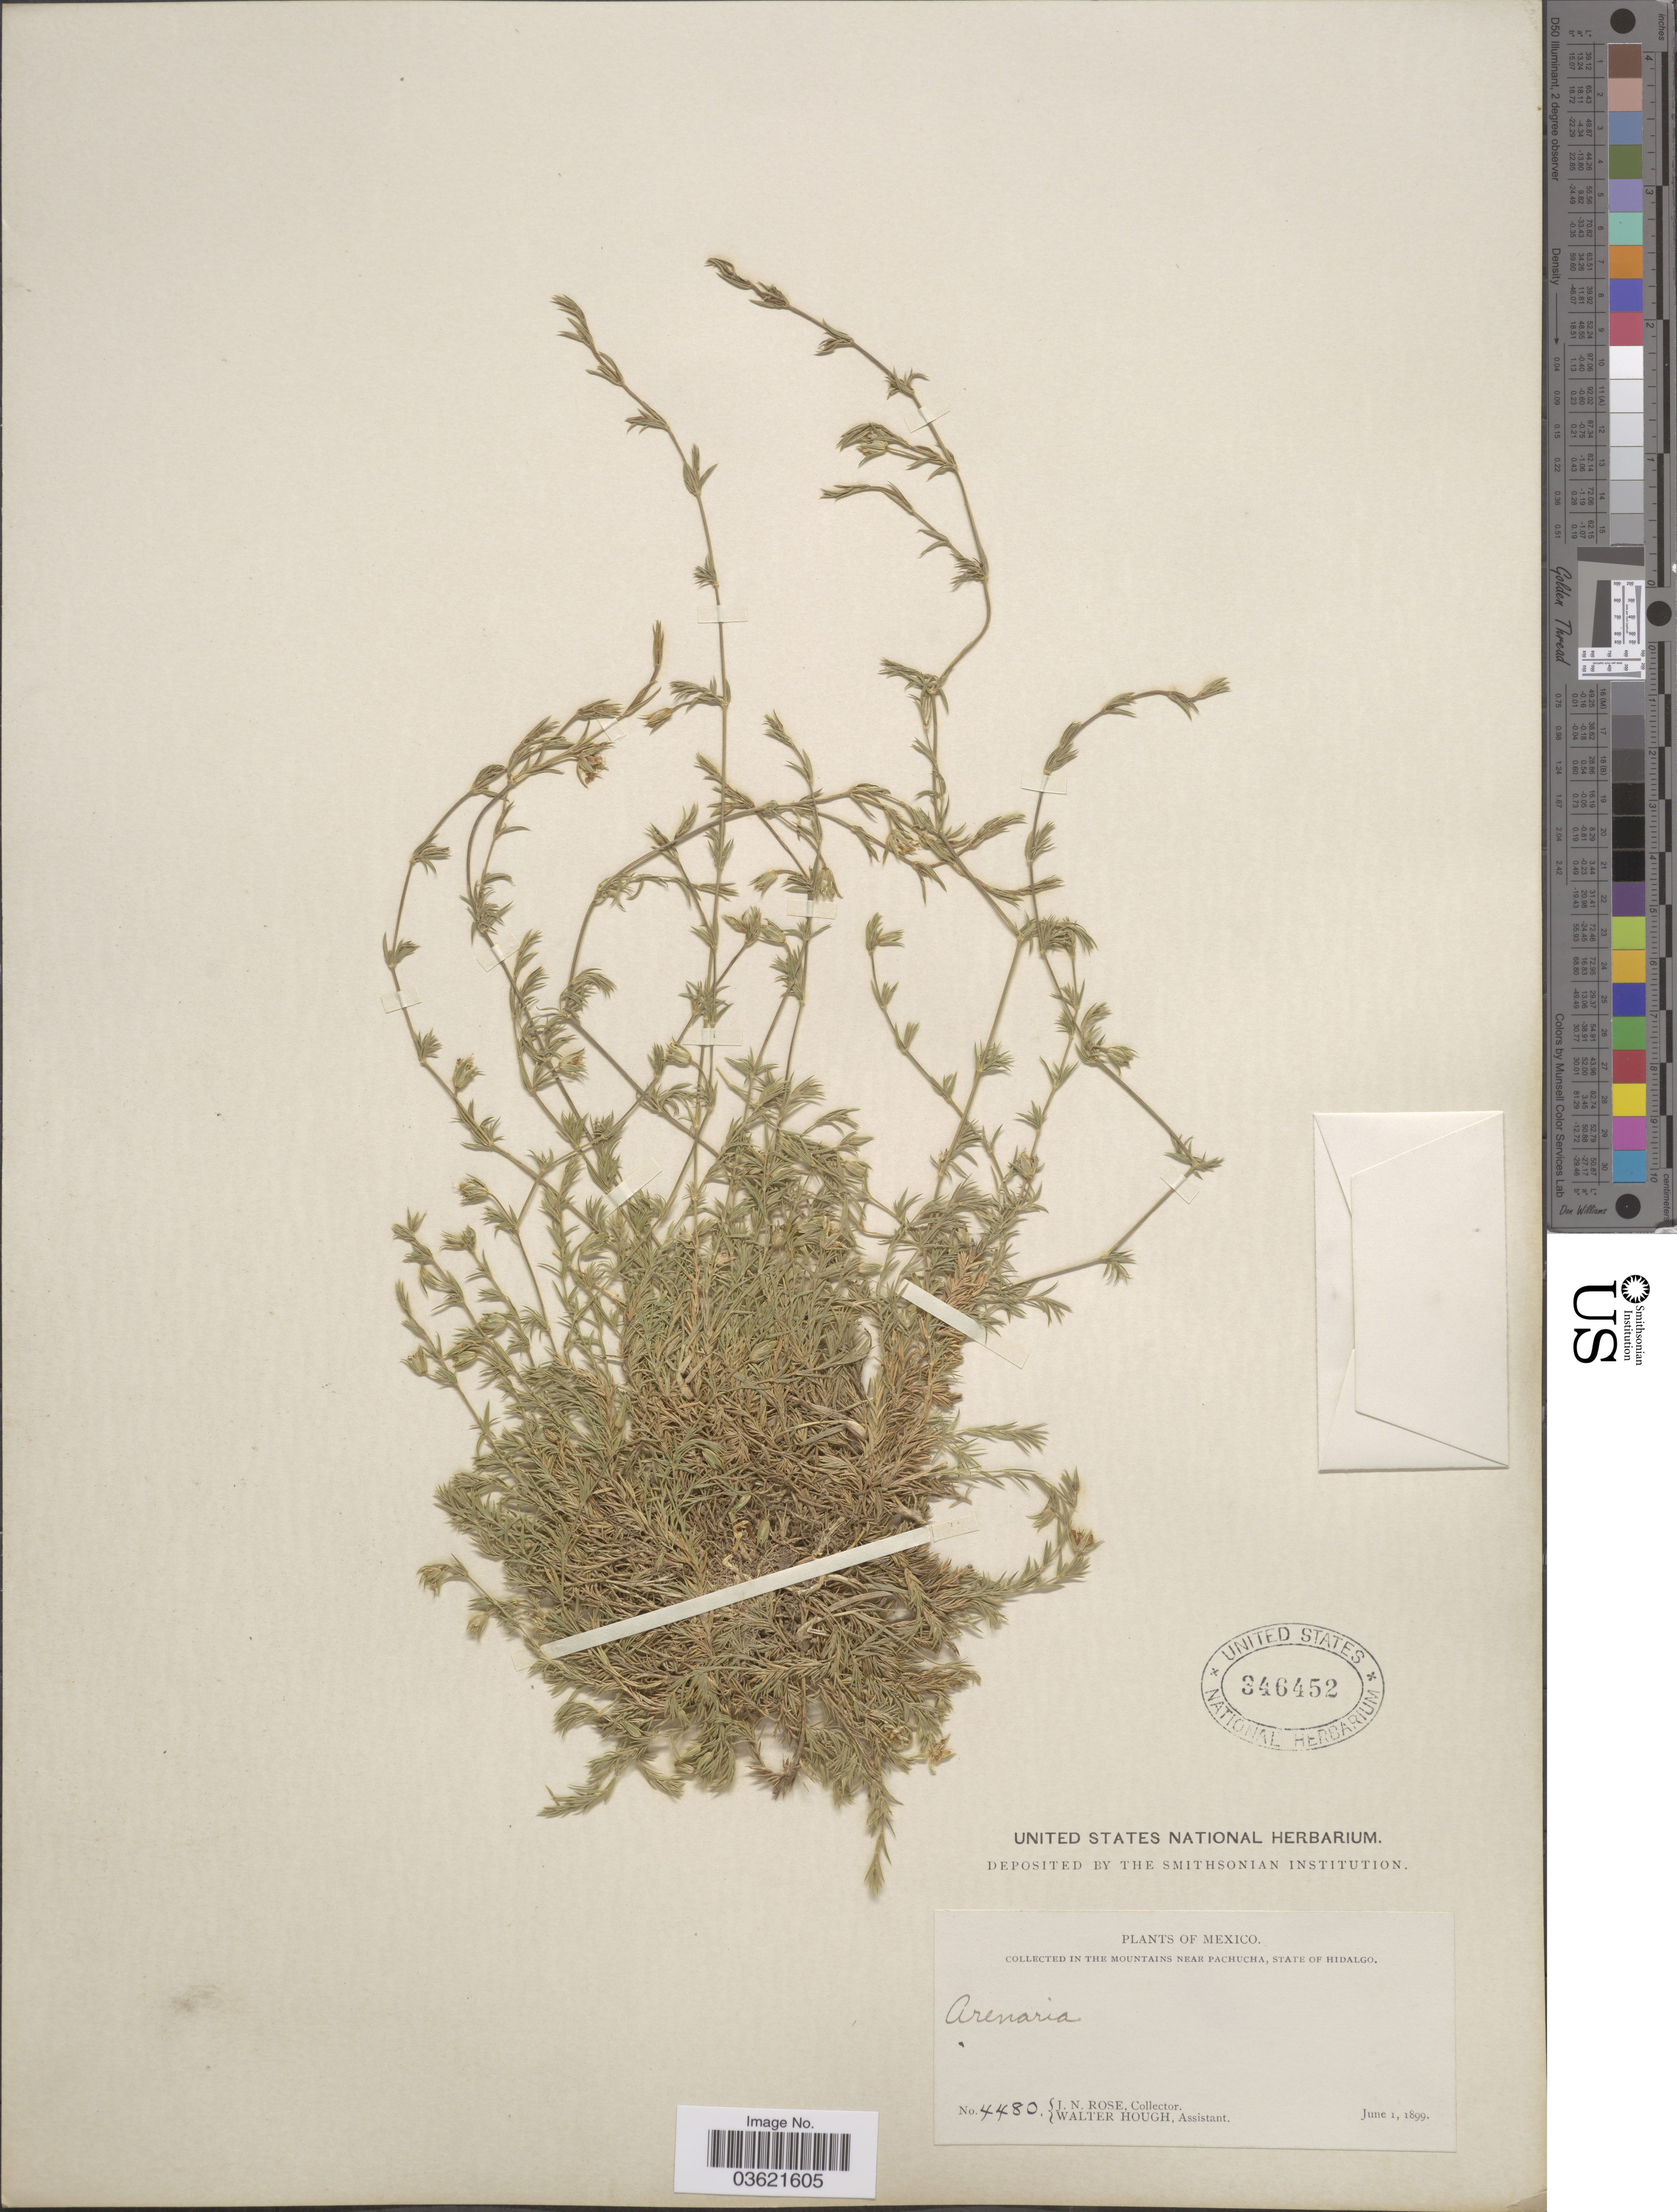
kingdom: Plantae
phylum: Tracheophyta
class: Magnoliopsida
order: Caryophyllales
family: Caryophyllaceae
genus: Arenaria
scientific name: Arenaria lycopodioides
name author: Willd. ex Schltdl.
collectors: J. N. Rose & W. Hough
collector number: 4480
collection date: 1899-06-01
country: Mexico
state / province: Hidalgo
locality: In the mountains near Pachucha.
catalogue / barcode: US 346452